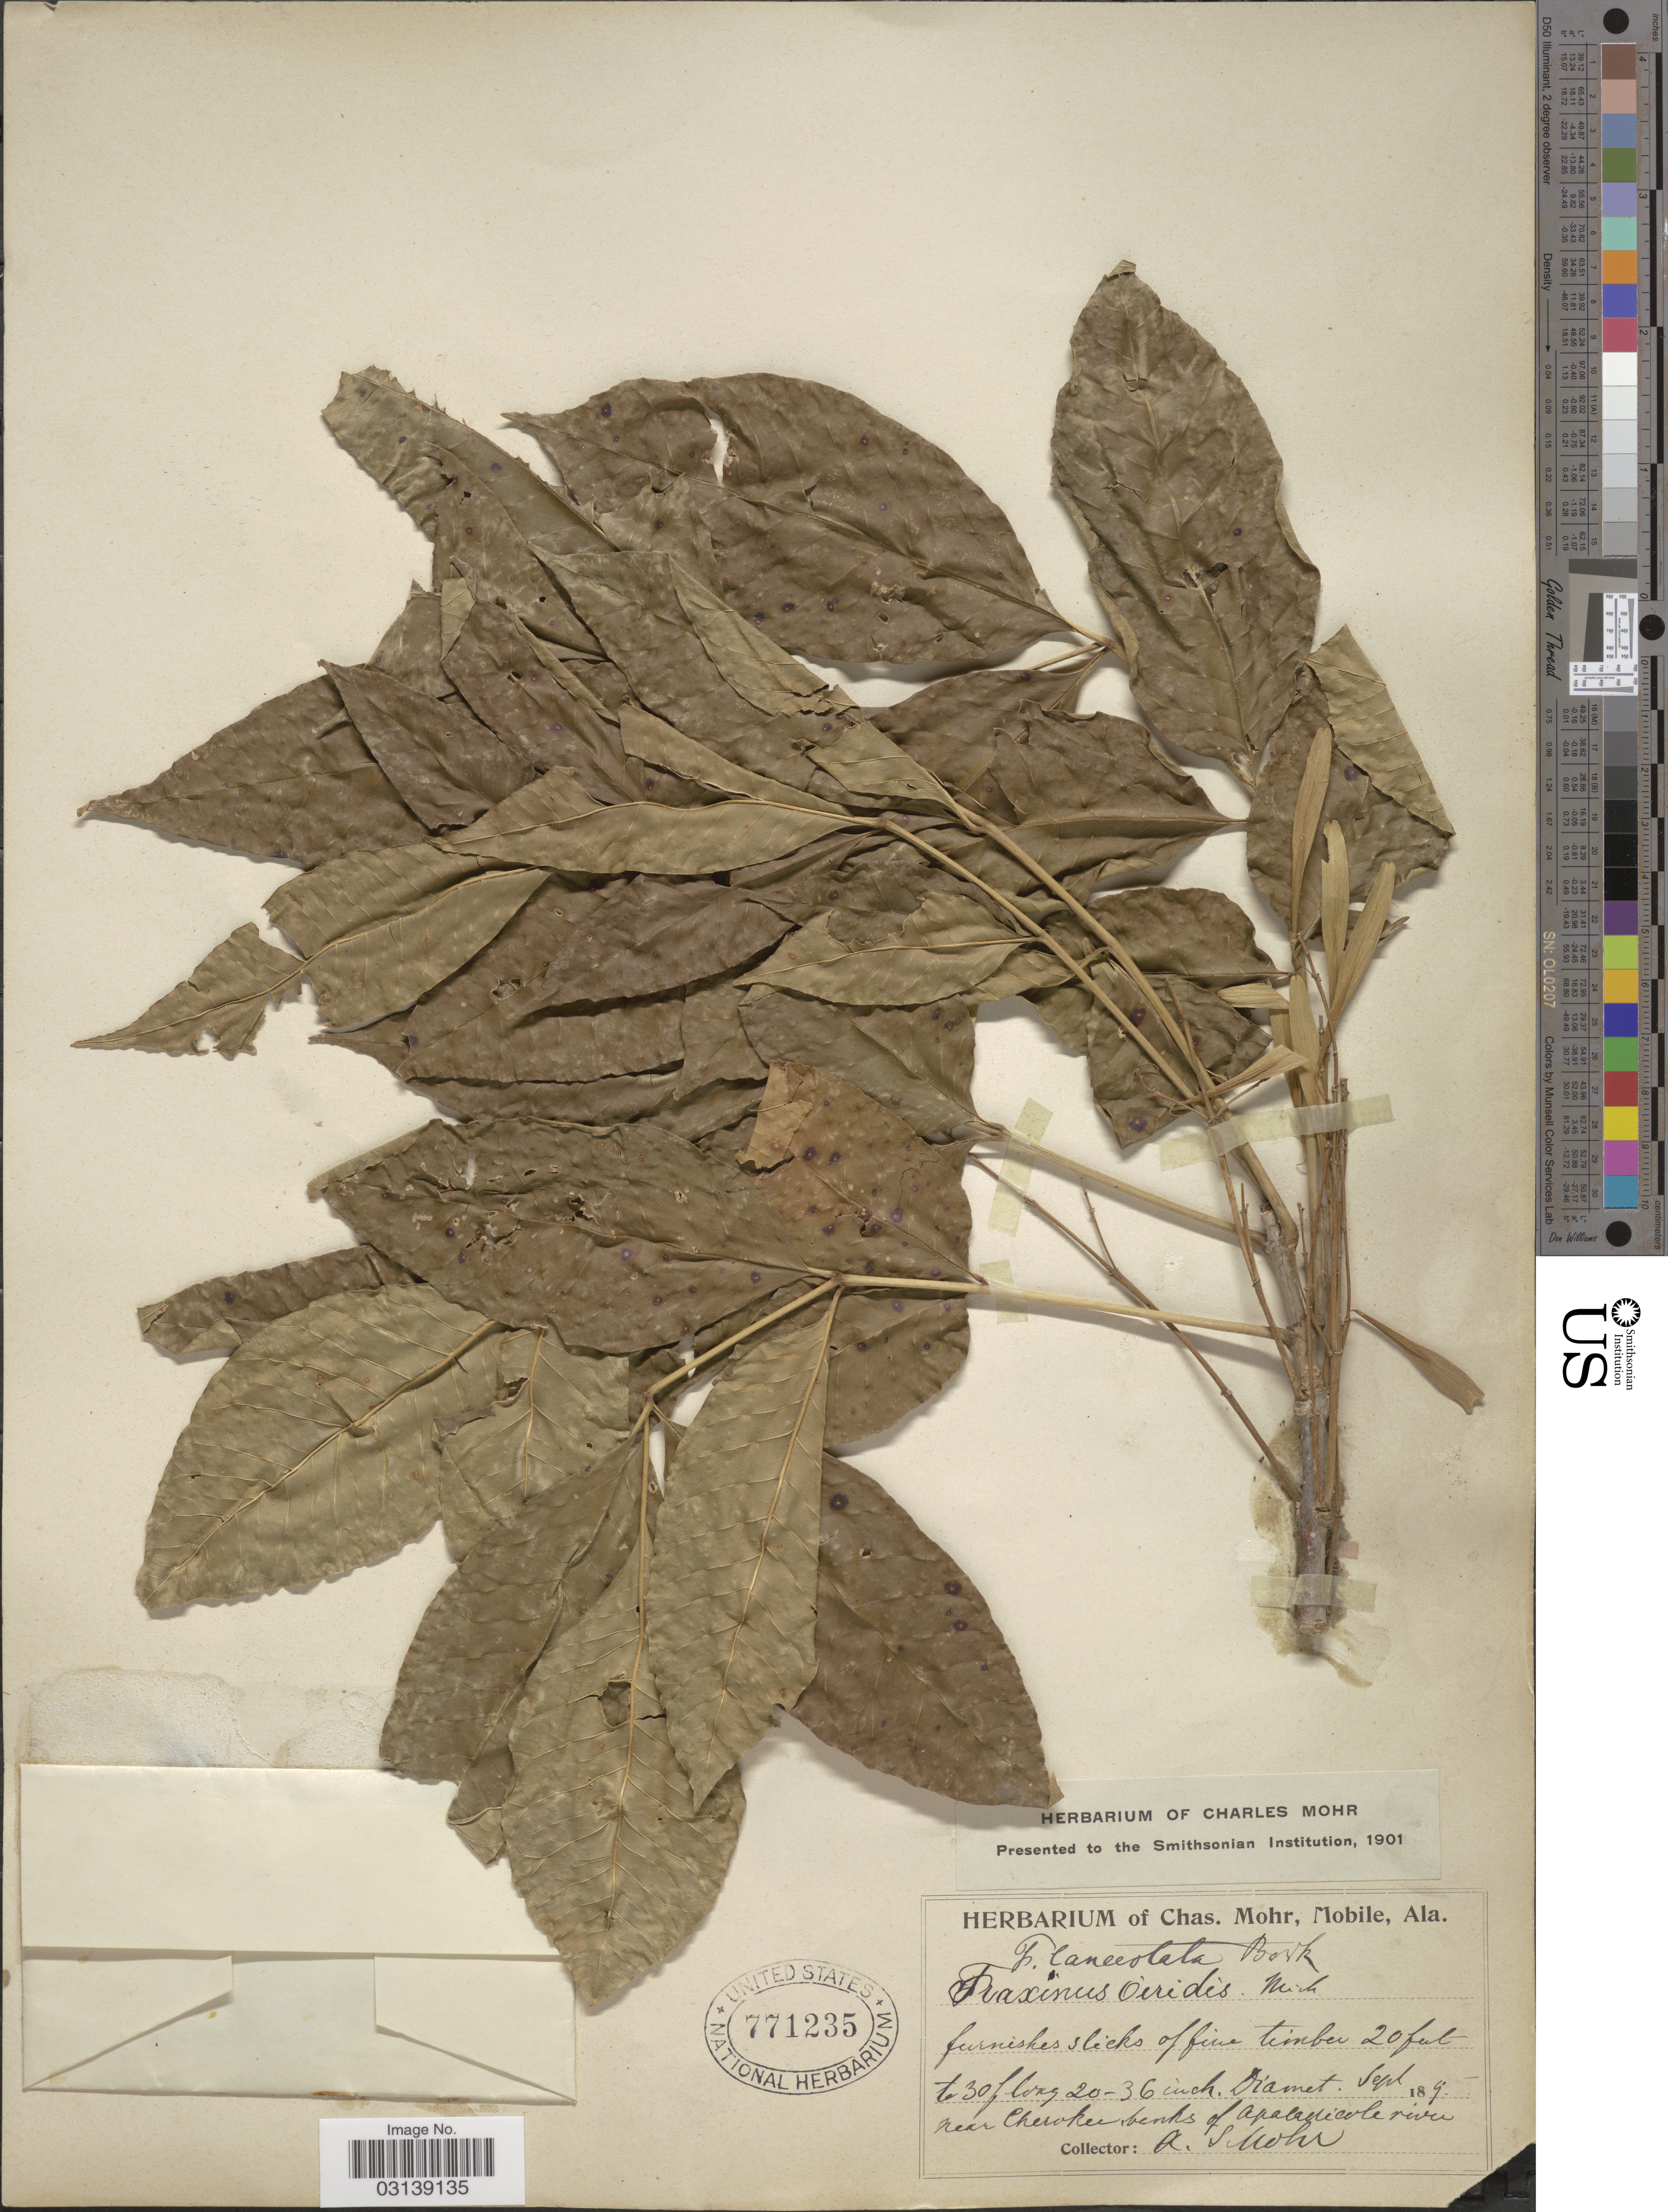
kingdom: Plantae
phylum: Tracheophyta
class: Magnoliopsida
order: Lamiales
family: Oleaceae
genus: Fraxinus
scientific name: Fraxinus pennsylvanica var. lanceolata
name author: Sarg.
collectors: A. Mohr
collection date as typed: Sept. 189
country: United States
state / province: Alabama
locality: Near Cherokee banks of Apalachicole river.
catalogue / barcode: US 771235